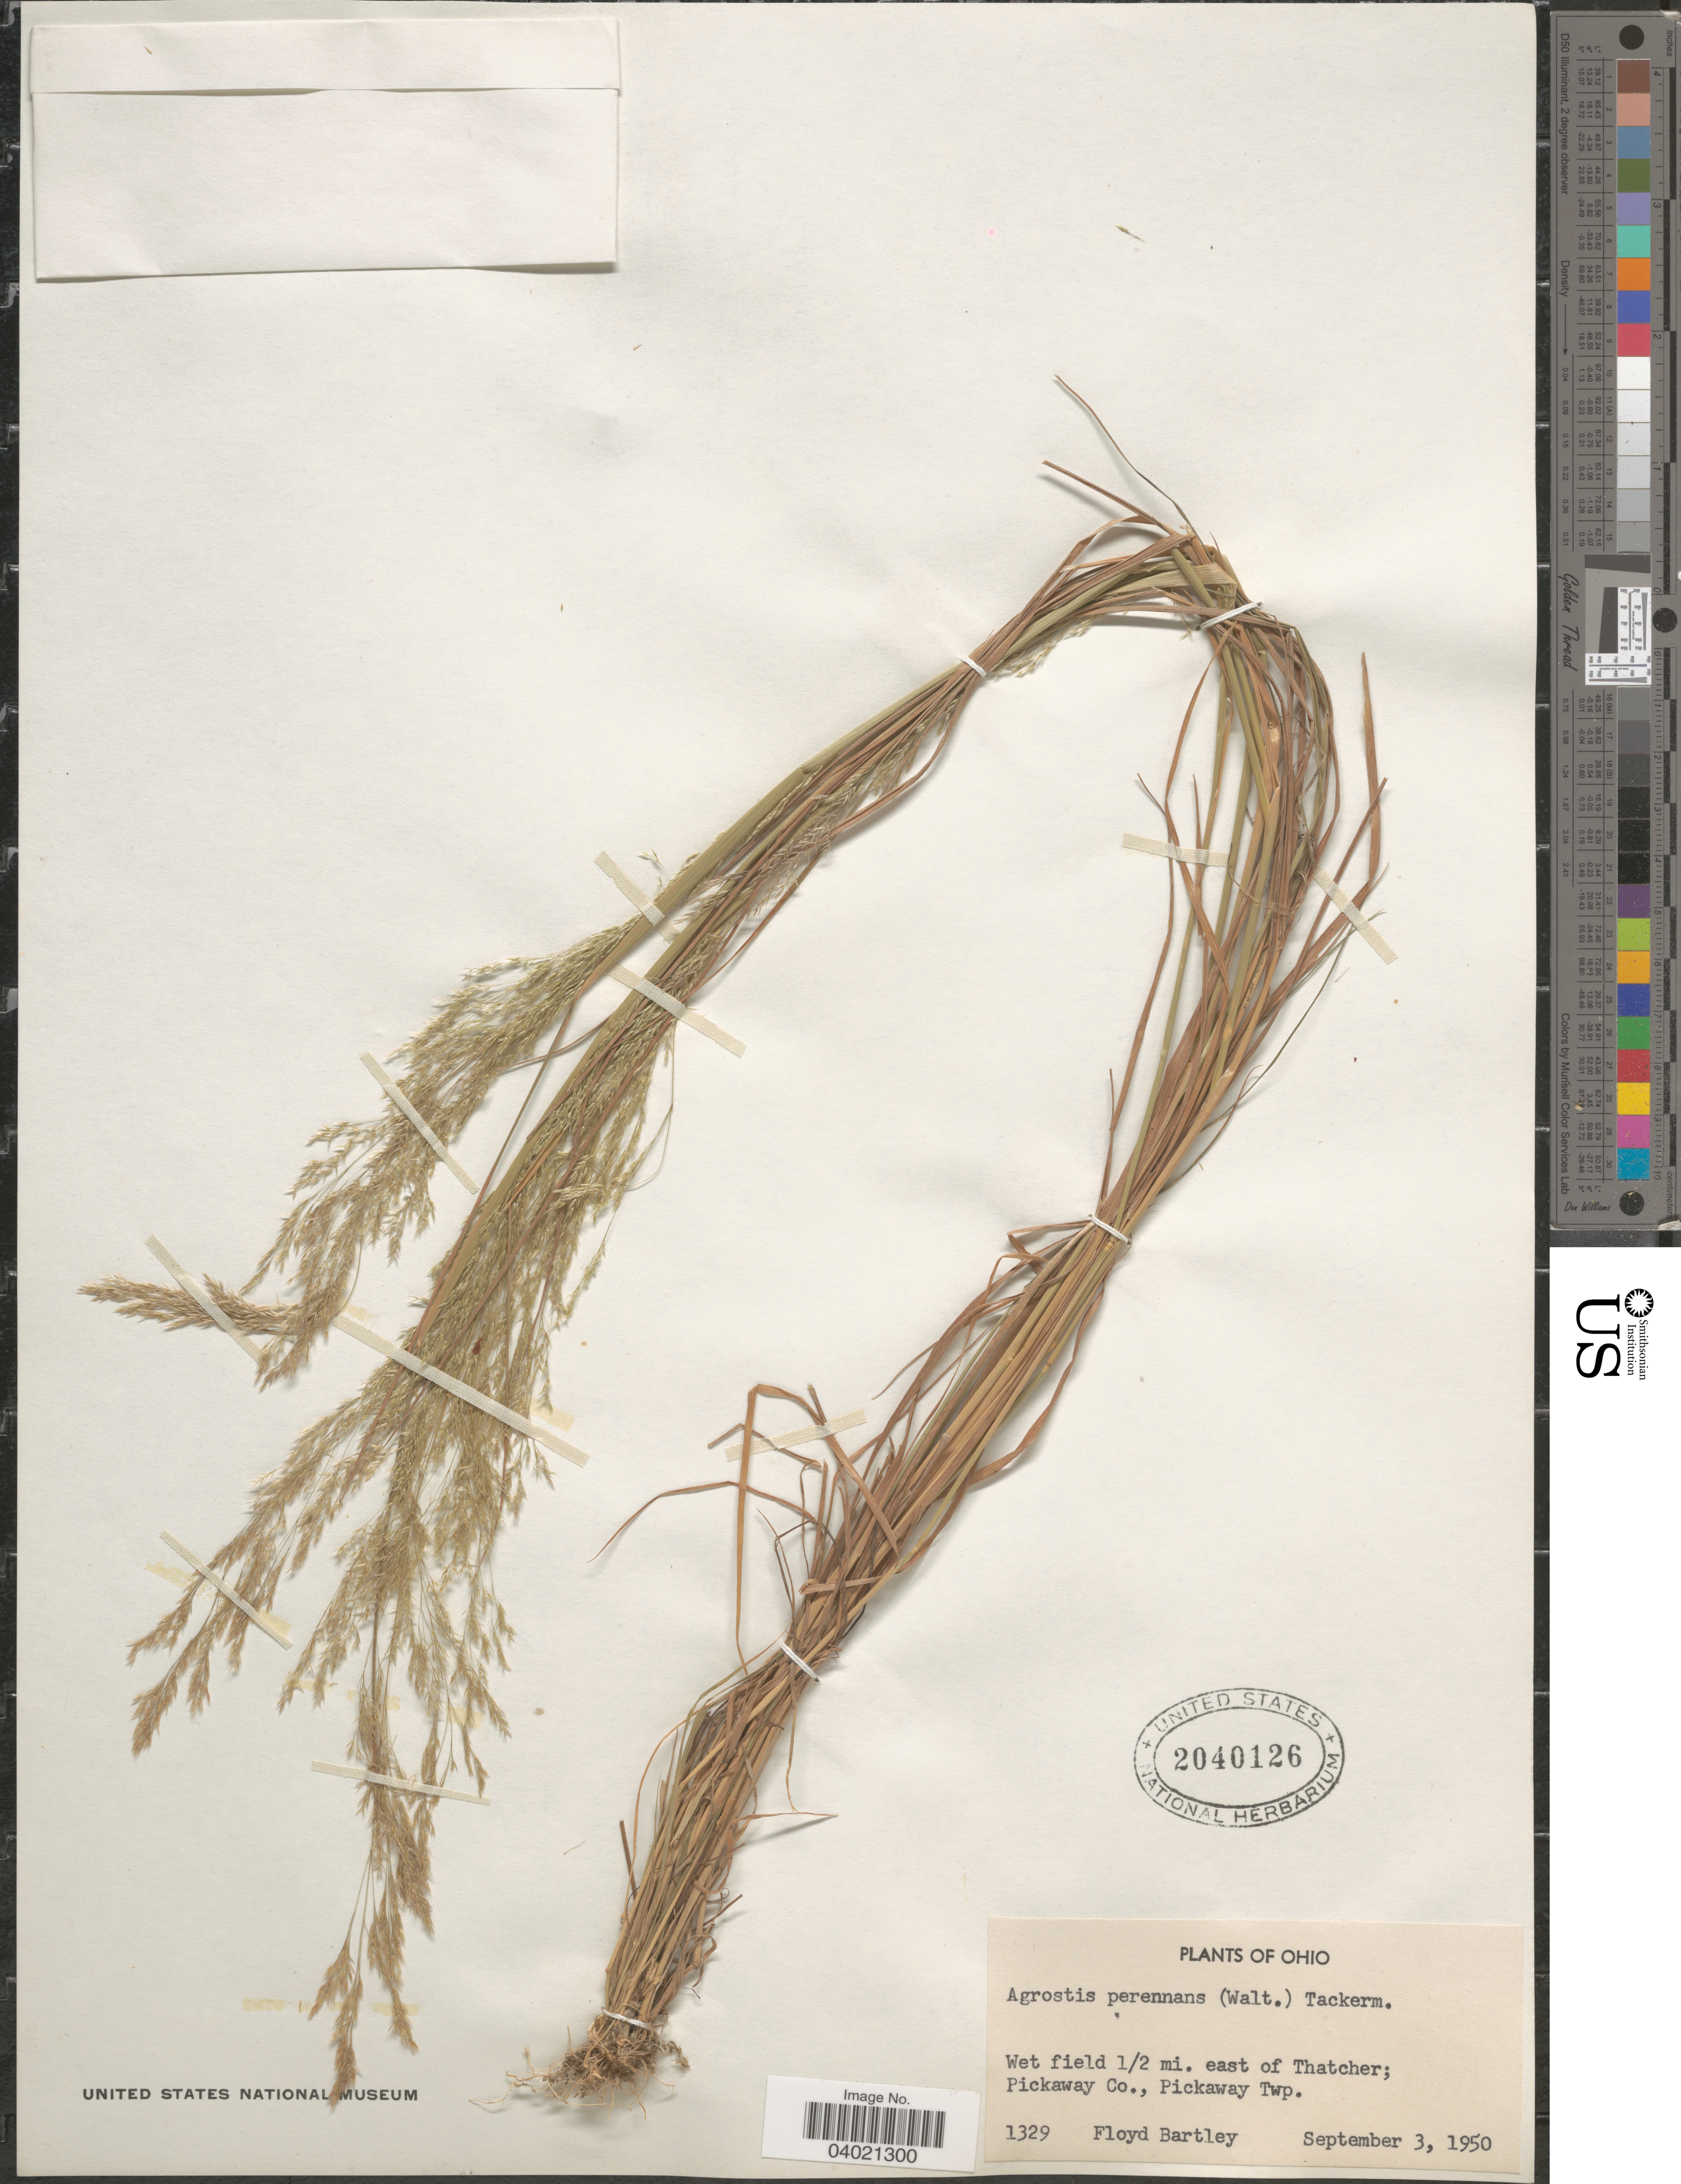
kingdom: Plantae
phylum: Tracheophyta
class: Liliopsida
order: Poales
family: Poaceae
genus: Agrostis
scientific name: Agrostis perennans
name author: (Walter) Tuck.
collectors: F. Bartley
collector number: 1329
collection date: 1950-09-03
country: United States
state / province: Ohio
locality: ½ mi. east of Thatcher; Pickaway Co., Pickaway Twp.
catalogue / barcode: US 2040126